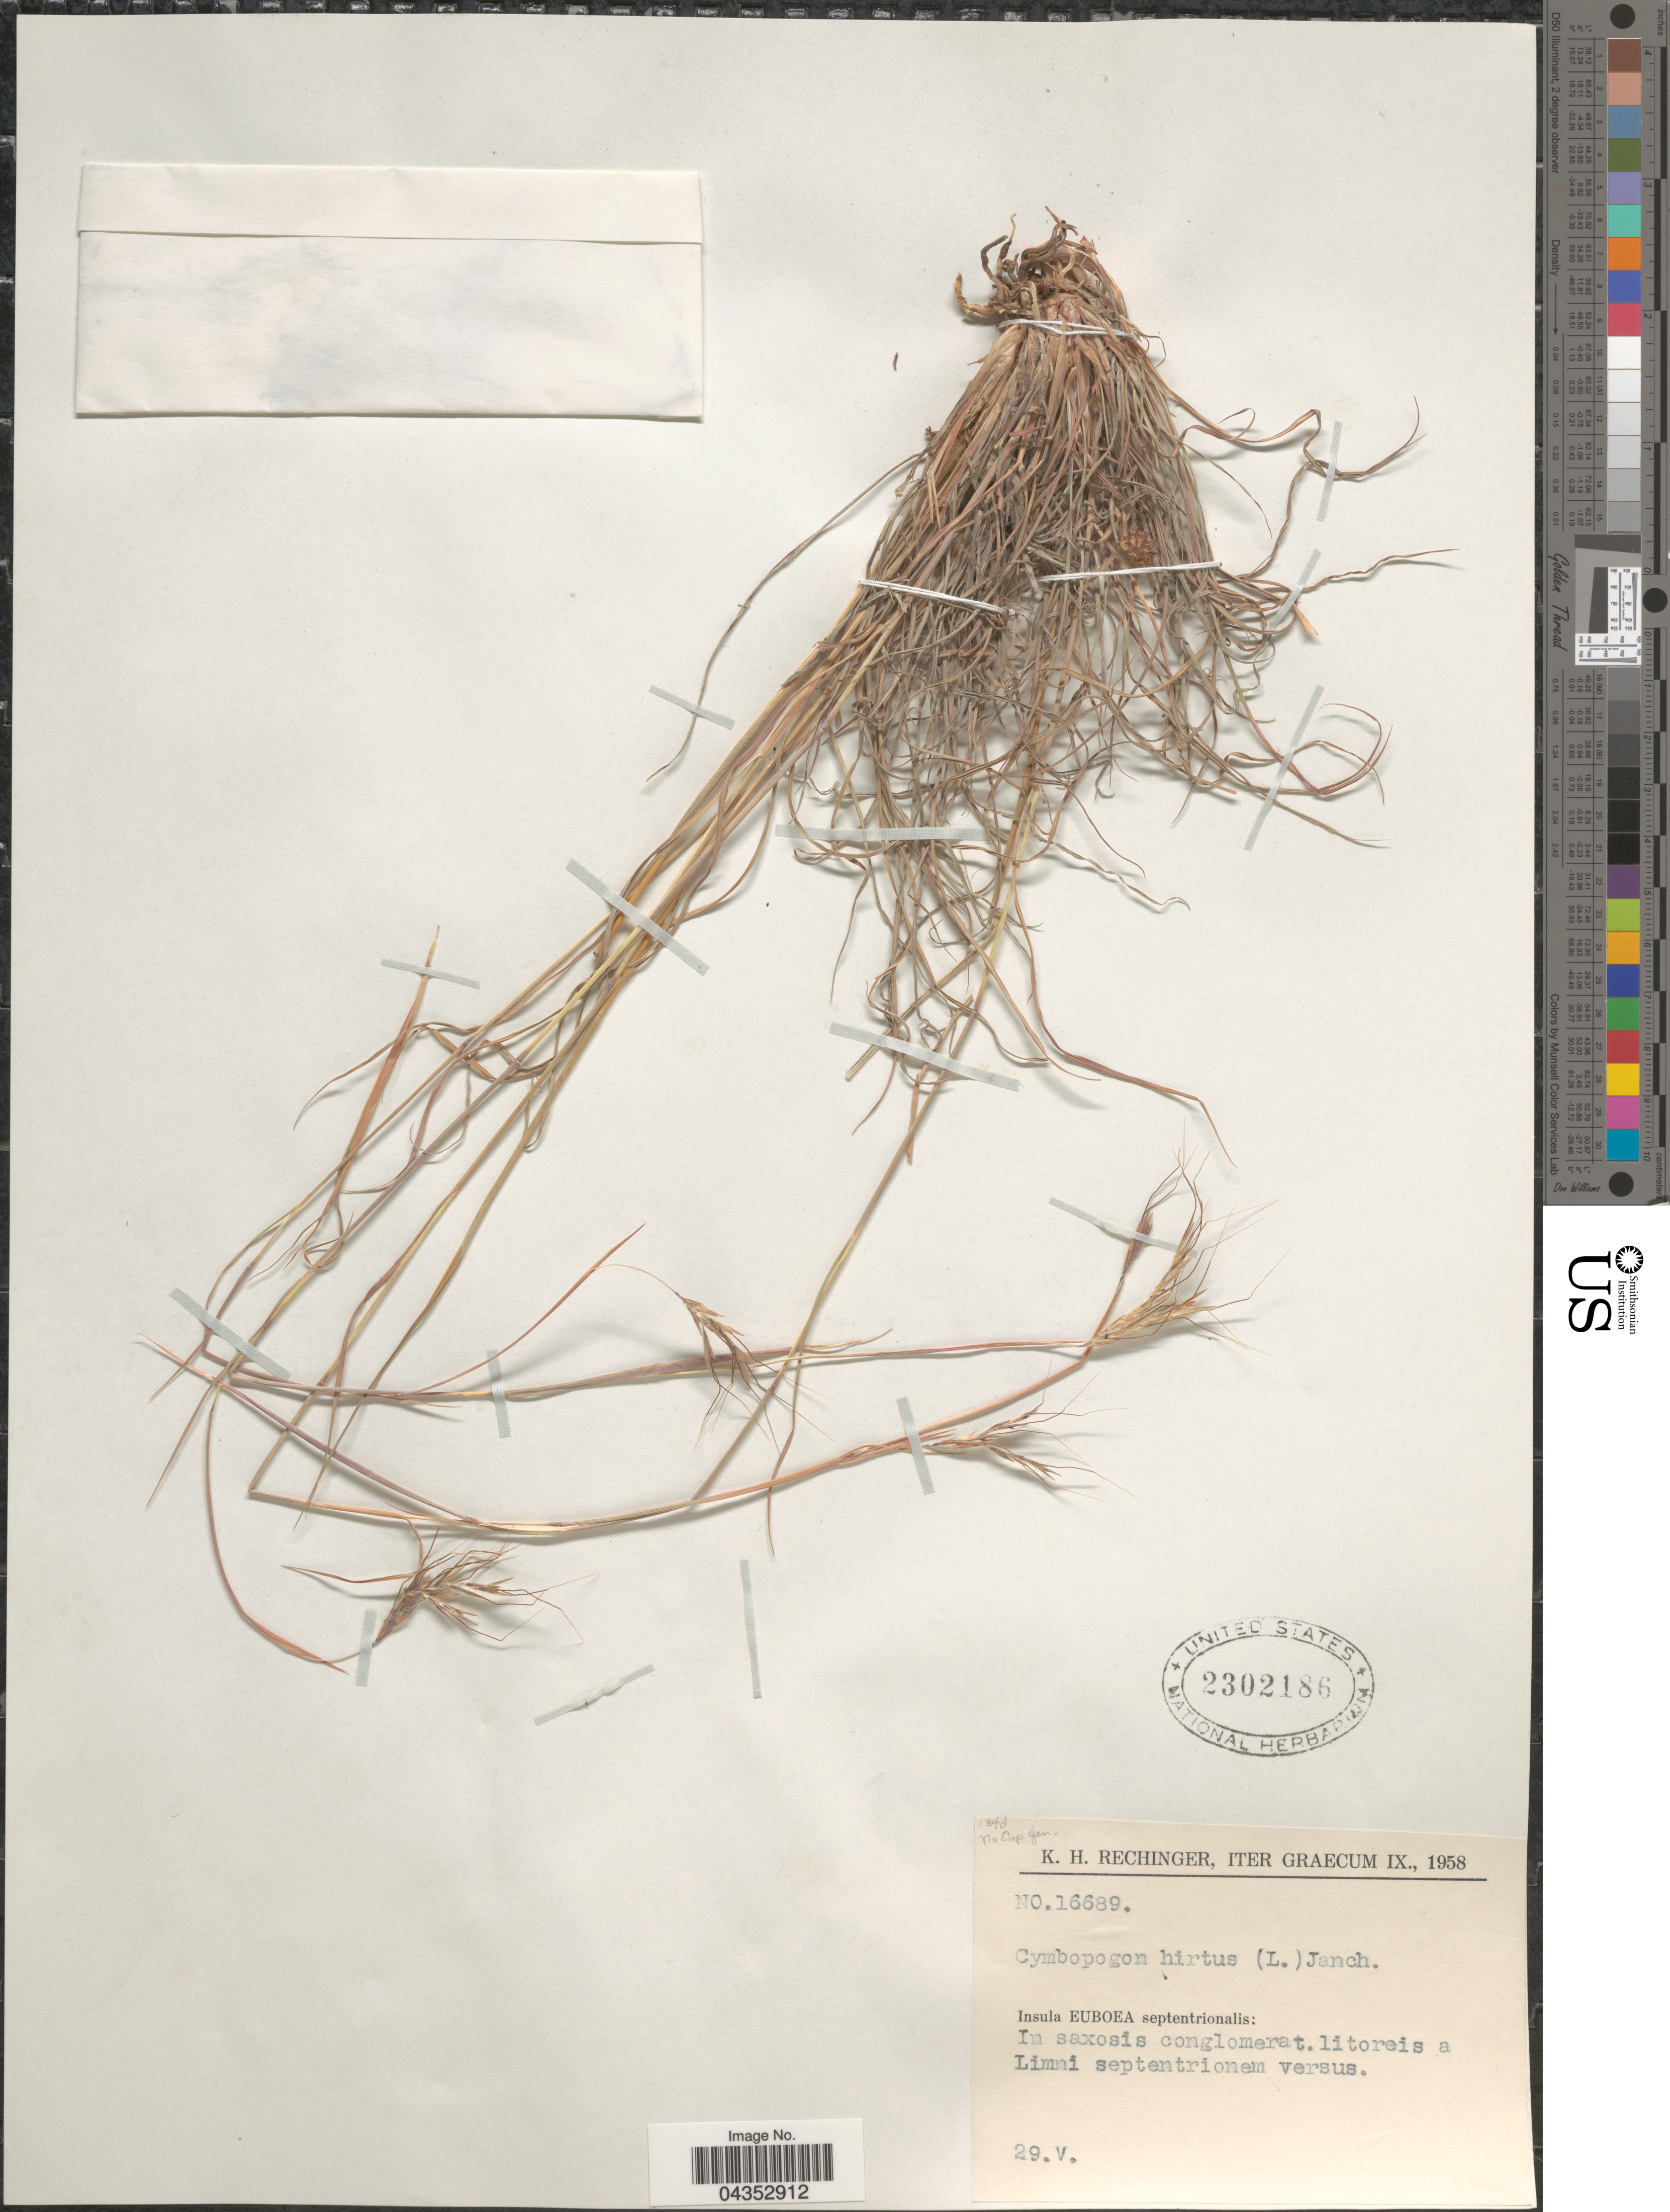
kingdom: Plantae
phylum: Tracheophyta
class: Liliopsida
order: Poales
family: Poaceae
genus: Hyparrhenia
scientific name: Hyparrhenia hirta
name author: (L.) Stapf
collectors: K. H. Rechinger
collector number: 16689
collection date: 1958-05-29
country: Greece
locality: Iter Graecum IX., 1958. Insula Euboea septentrionalis: In saxosis conglomerat litoreis a Limni septentrionem versus.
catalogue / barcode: US 2302186